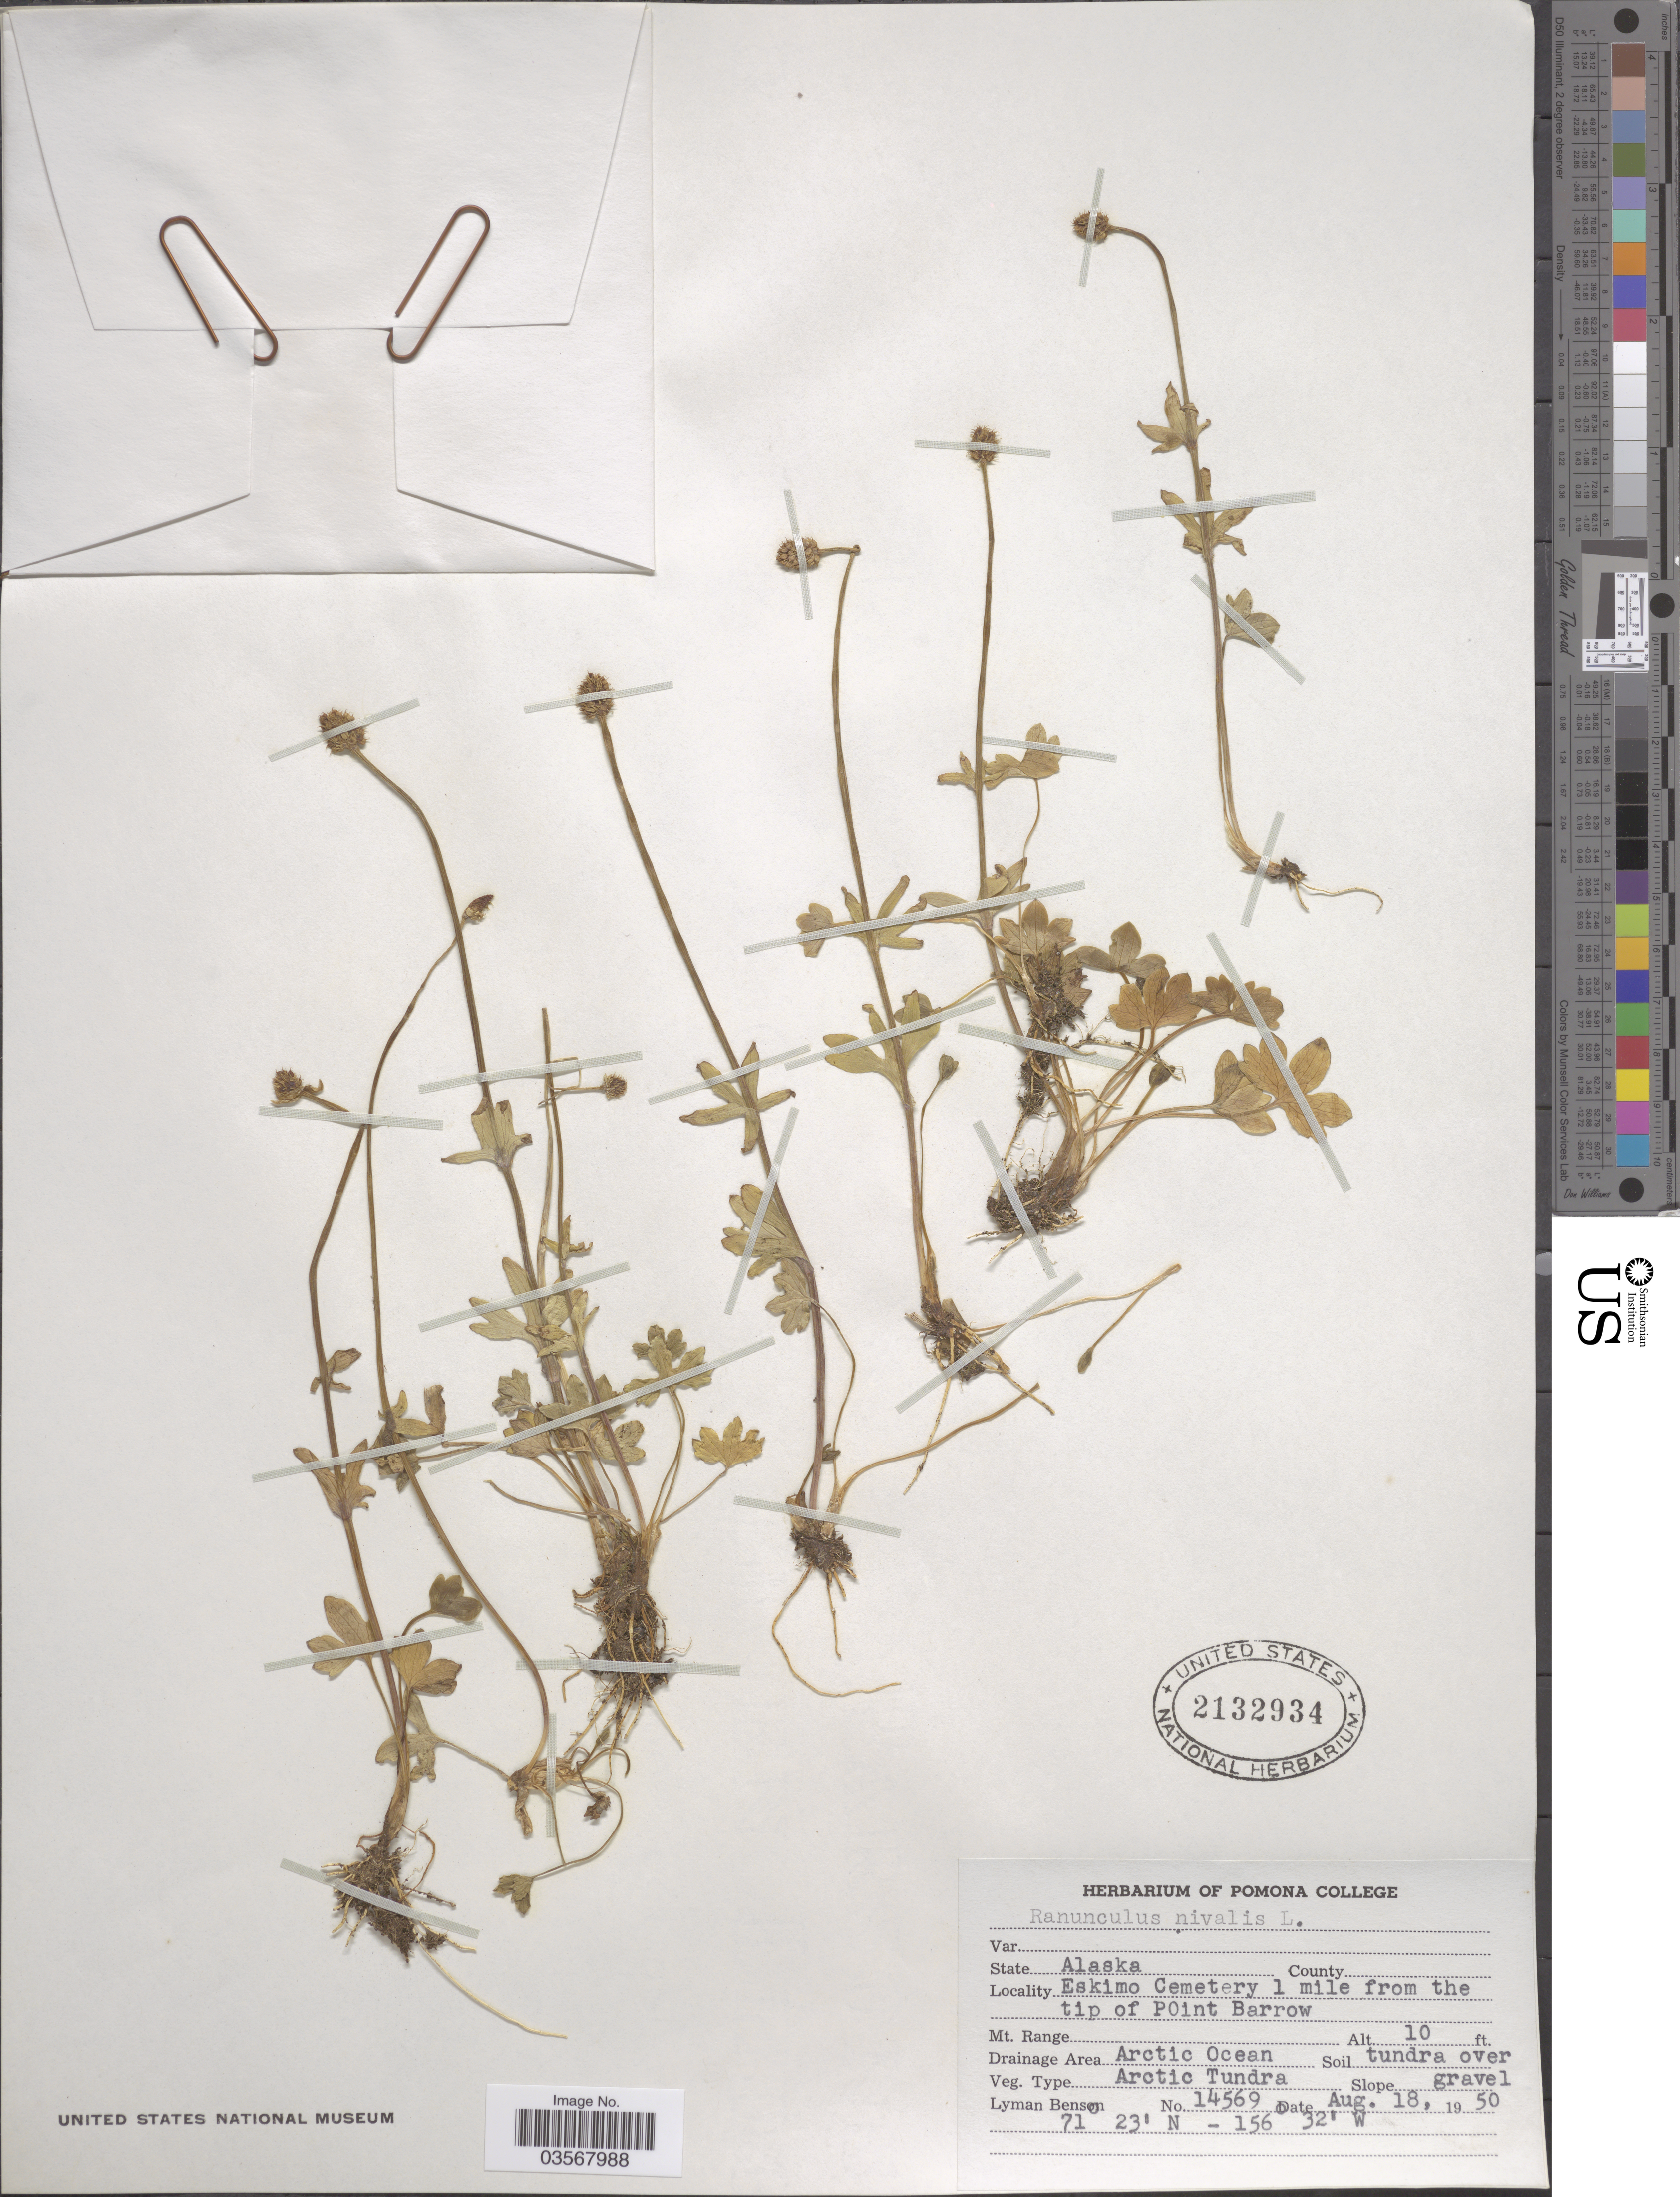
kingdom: Plantae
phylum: Tracheophyta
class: Magnoliopsida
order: Ranunculales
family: Ranunculaceae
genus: Ranunculus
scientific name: Ranunculus nivalis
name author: L.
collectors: L. D. Benson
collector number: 14569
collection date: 1950-08-18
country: United States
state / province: Alaska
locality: Eskimo Cemetery 1 mile from the tip of Point Barrow. Drainage Area Arctic Ocean.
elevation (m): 3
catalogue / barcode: US 2132934